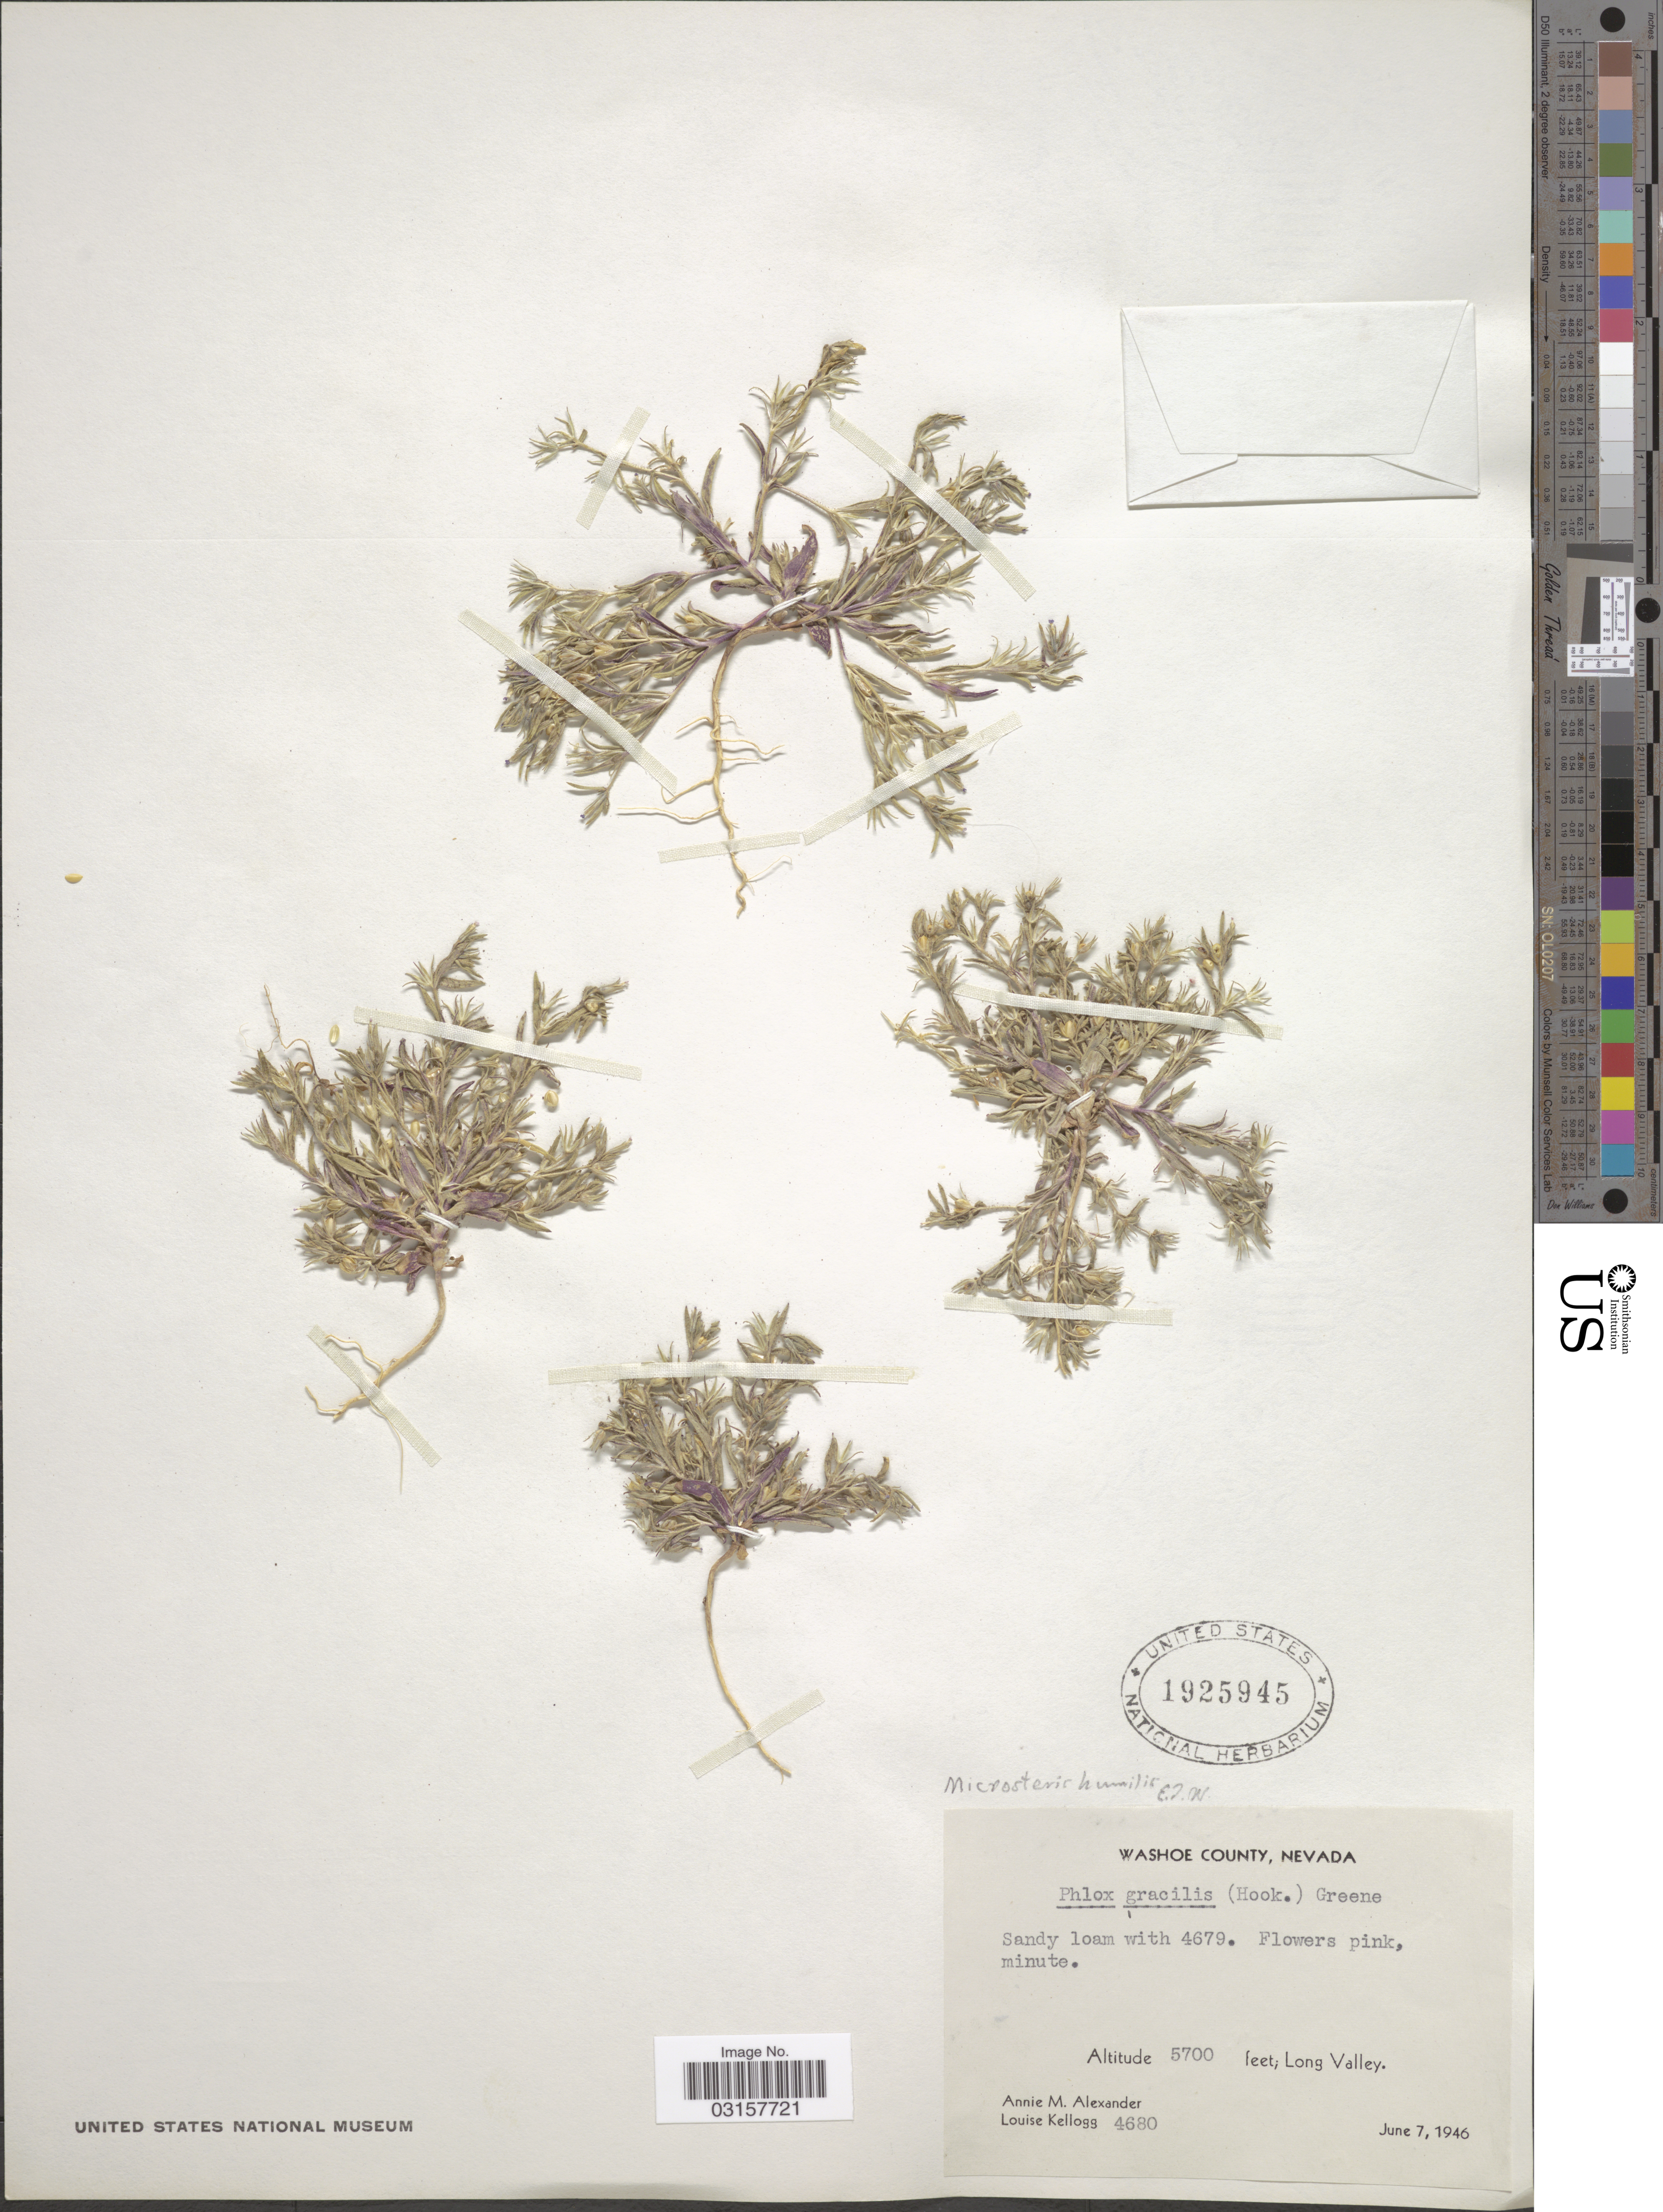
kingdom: Plantae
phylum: Tracheophyta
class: Magnoliopsida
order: Ericales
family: Polemoniaceae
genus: Microsteris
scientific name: Microsteris gracilis var. humilior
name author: (Hook.) Cronquist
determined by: (US) Smithsonian Institution - National Museum of Natural History - Department of Botany (UNITED STATES)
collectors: A. M. Alexander & L. Kellog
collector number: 4680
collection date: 1946-06-07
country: United States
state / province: Nevada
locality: Washoe County.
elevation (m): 1737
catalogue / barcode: US 1925945